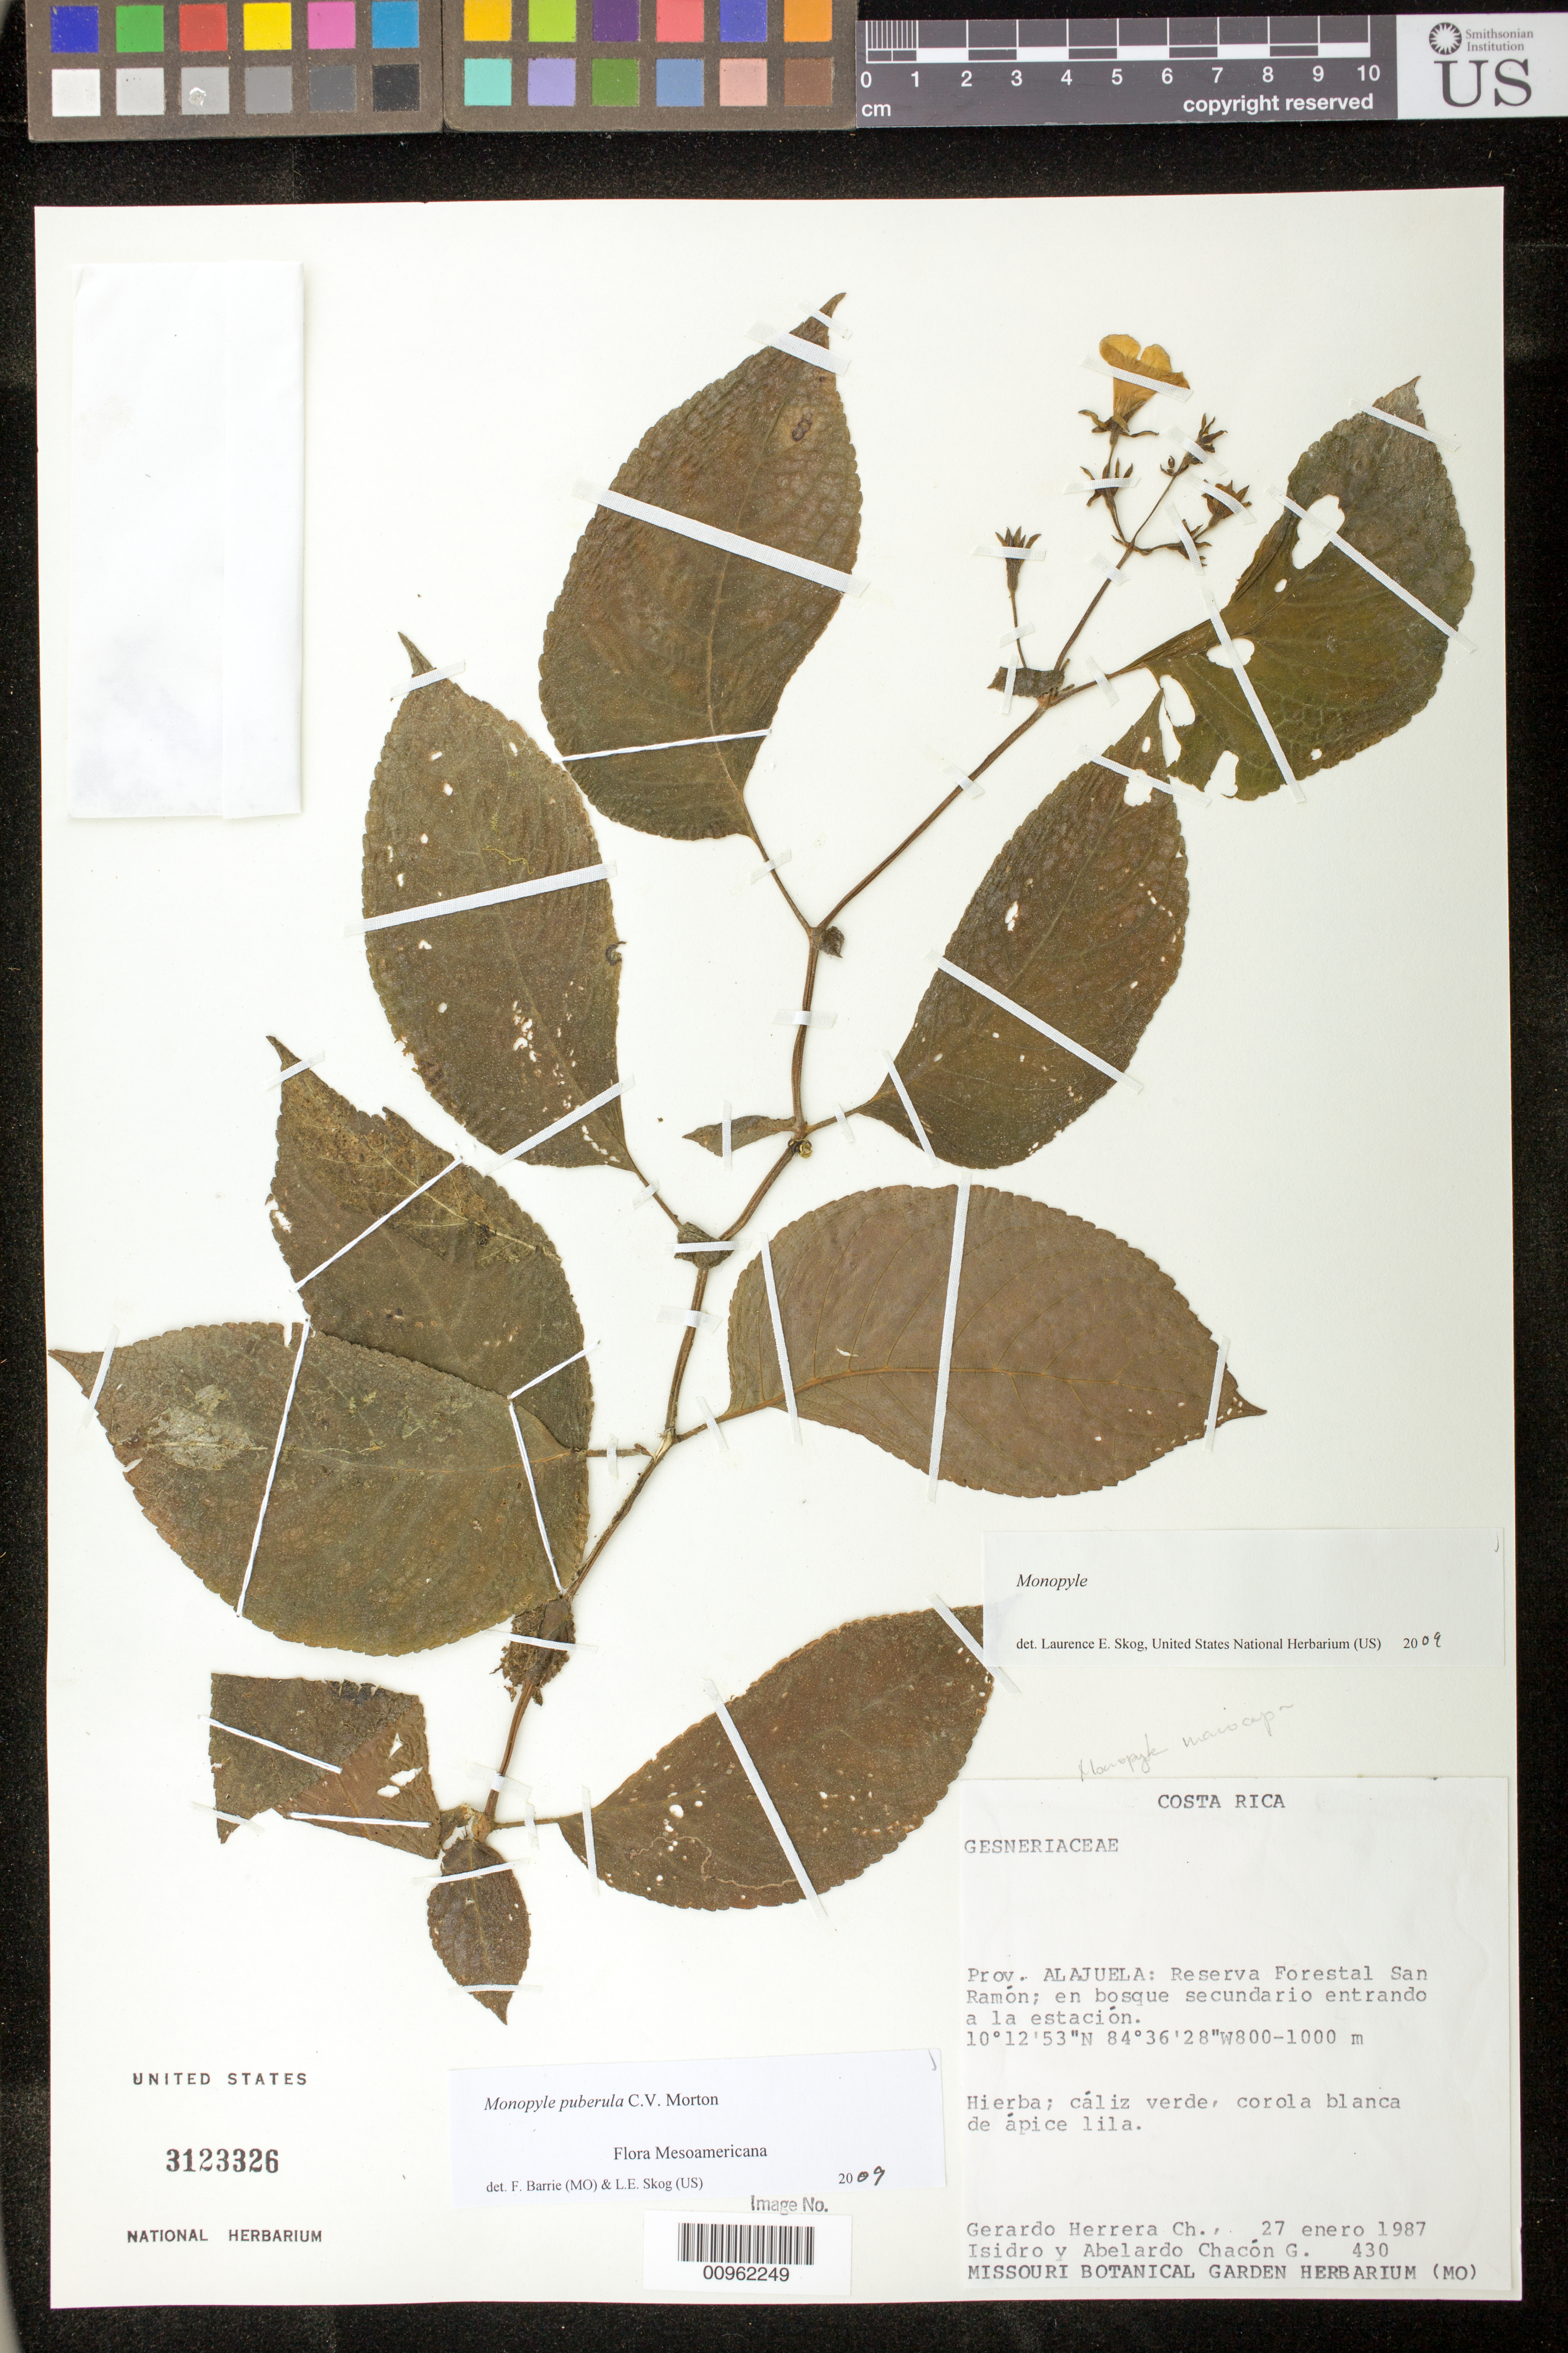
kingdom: Plantae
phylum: Tracheophyta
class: Magnoliopsida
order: Lamiales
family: Gesneriaceae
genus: Monopyle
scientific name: Monopyle puberula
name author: C.V. Morton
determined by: Barrie, F. R.; Skog, Laurence E.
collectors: G. Herrera Ch. & et al.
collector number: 430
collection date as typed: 27 Jan 1987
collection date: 1987-01-27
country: Costa Rica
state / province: Alajuela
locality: Prov. Alajuela: Reserva Forestal San Ramón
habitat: En bosque secundario entrando a la estación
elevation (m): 800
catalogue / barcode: US 3123326